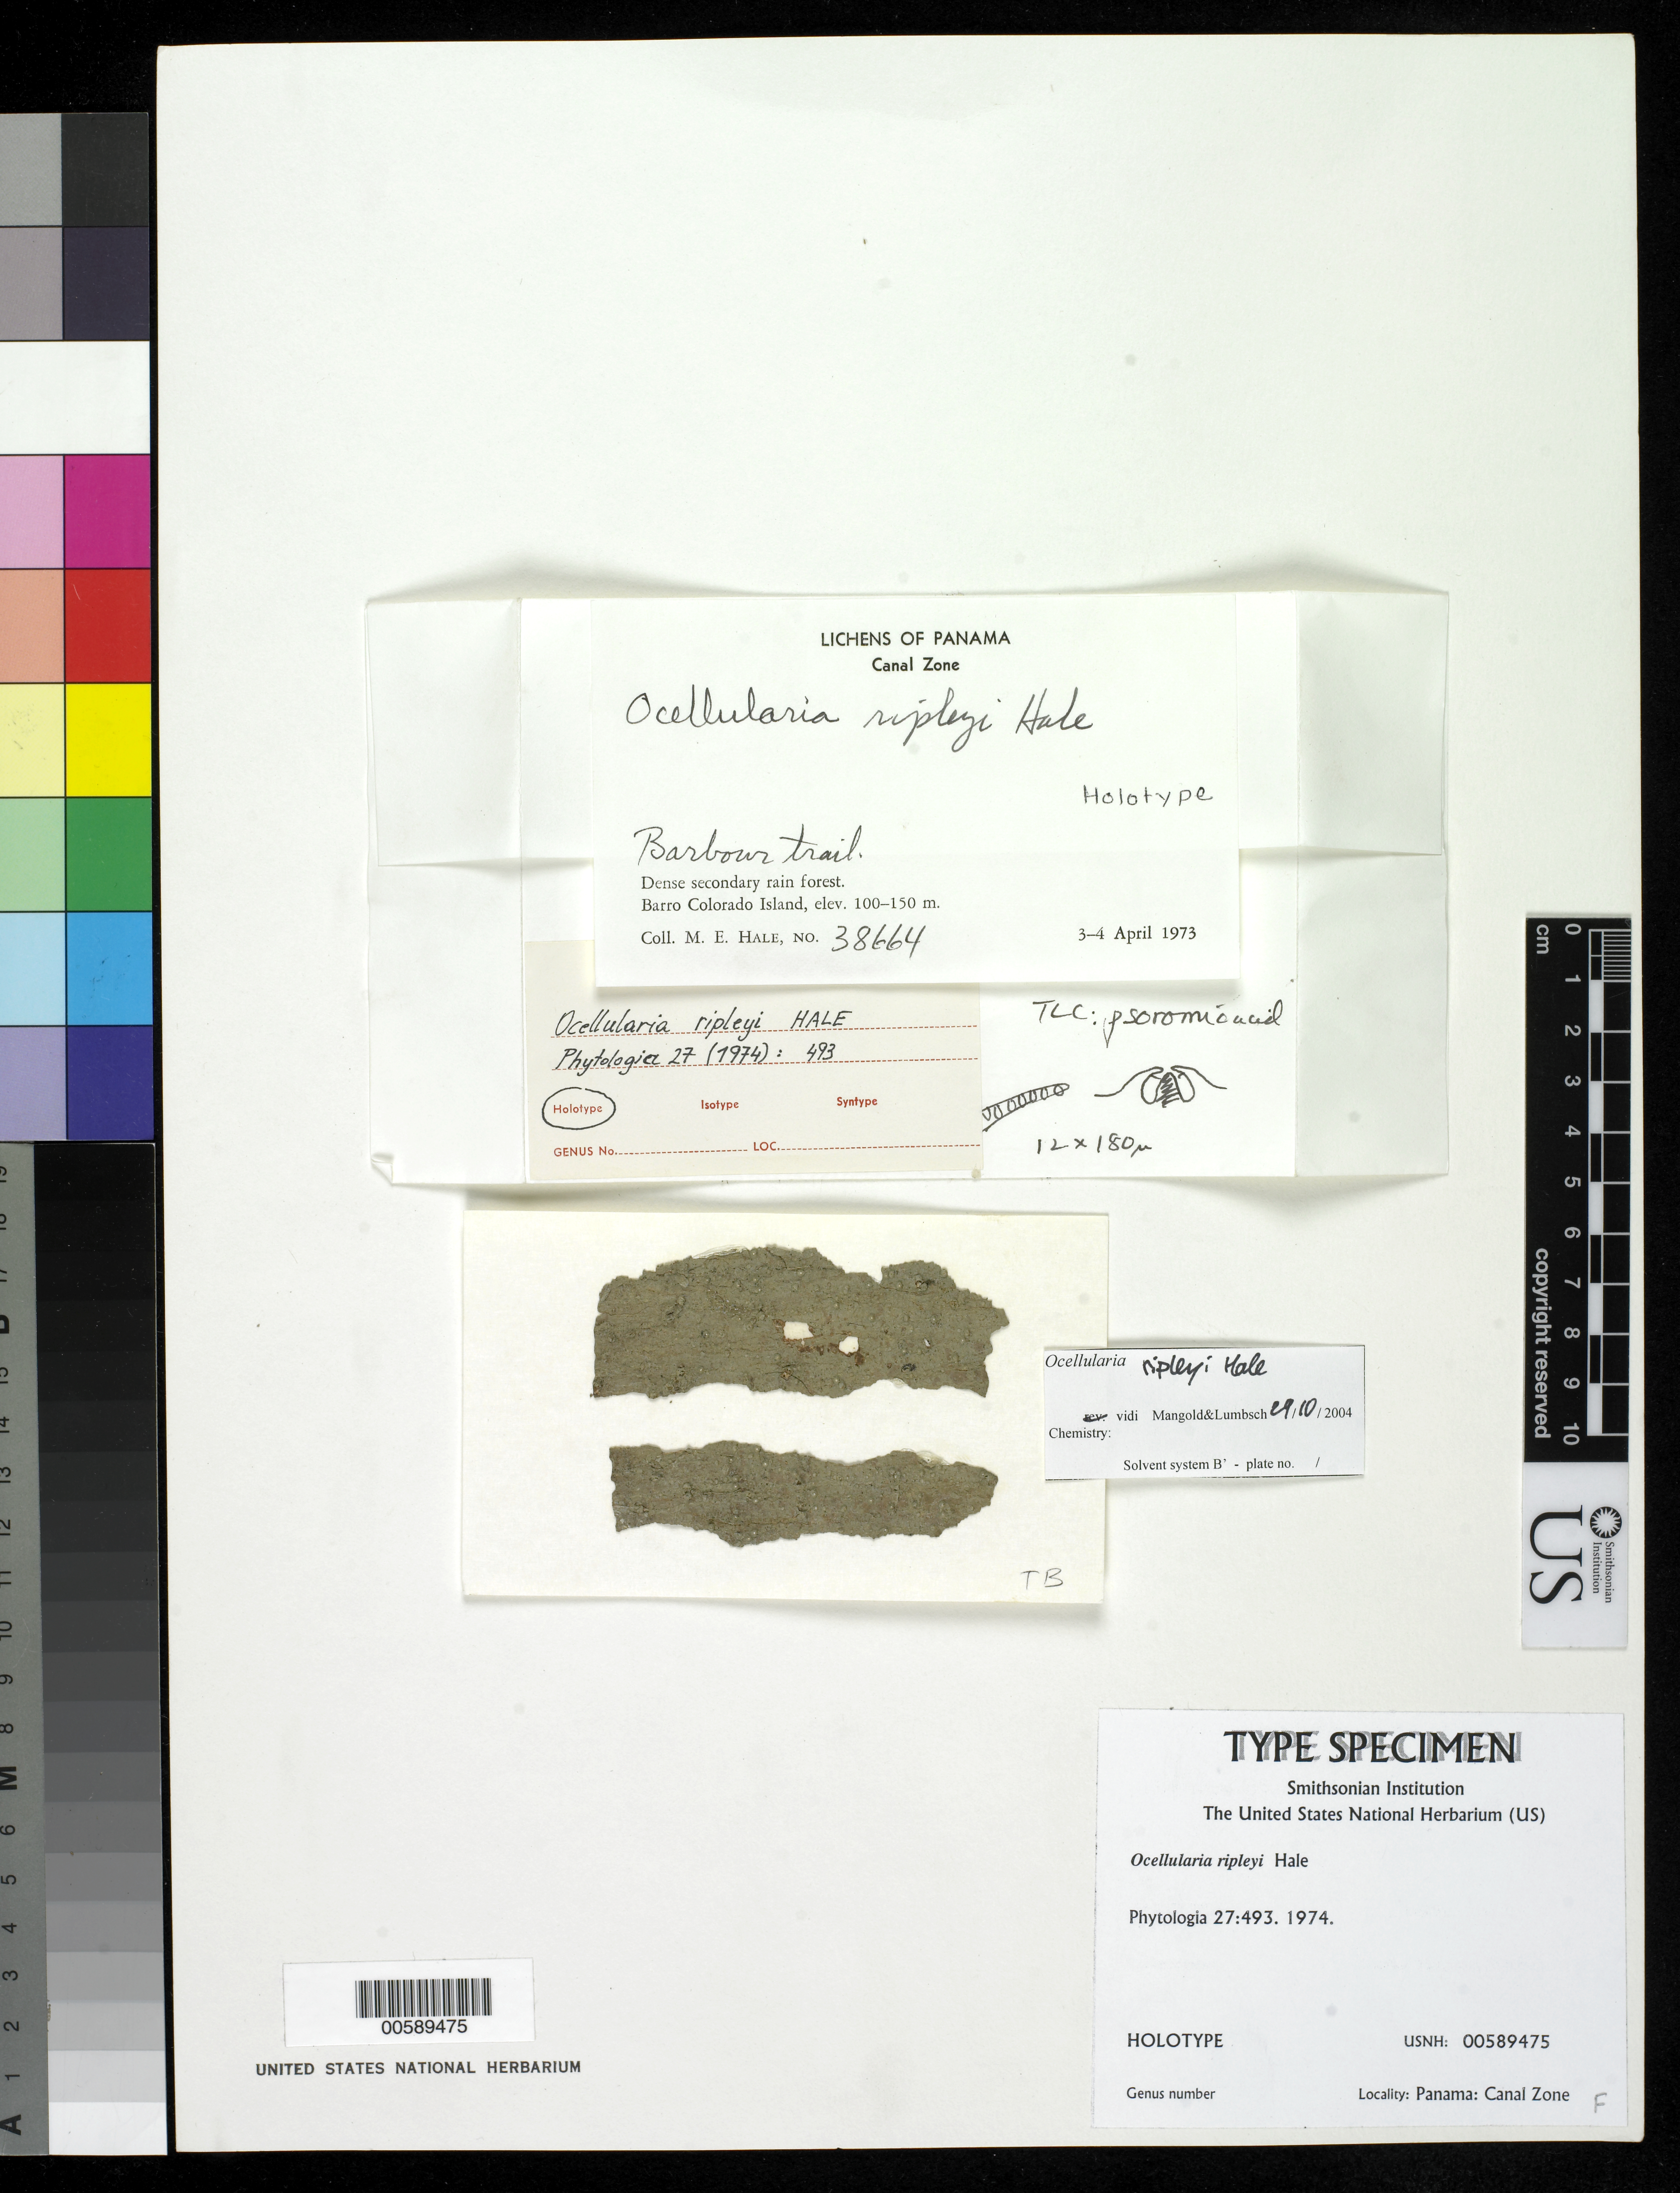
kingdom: Fungi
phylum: Ascomycota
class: Lecanoromycetes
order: Ostropales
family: Graphidaceae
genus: Ocellularia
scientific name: Ocellularia ripleyi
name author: Hale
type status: Holotype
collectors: M. Hale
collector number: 38664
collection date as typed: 03 Apr 1973 to 04 Apr 1973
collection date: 1973-04-03/1973-04-04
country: Panama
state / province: Panamá Oeste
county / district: Canal Zone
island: Barro Colorado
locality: Barbour Trail.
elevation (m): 100